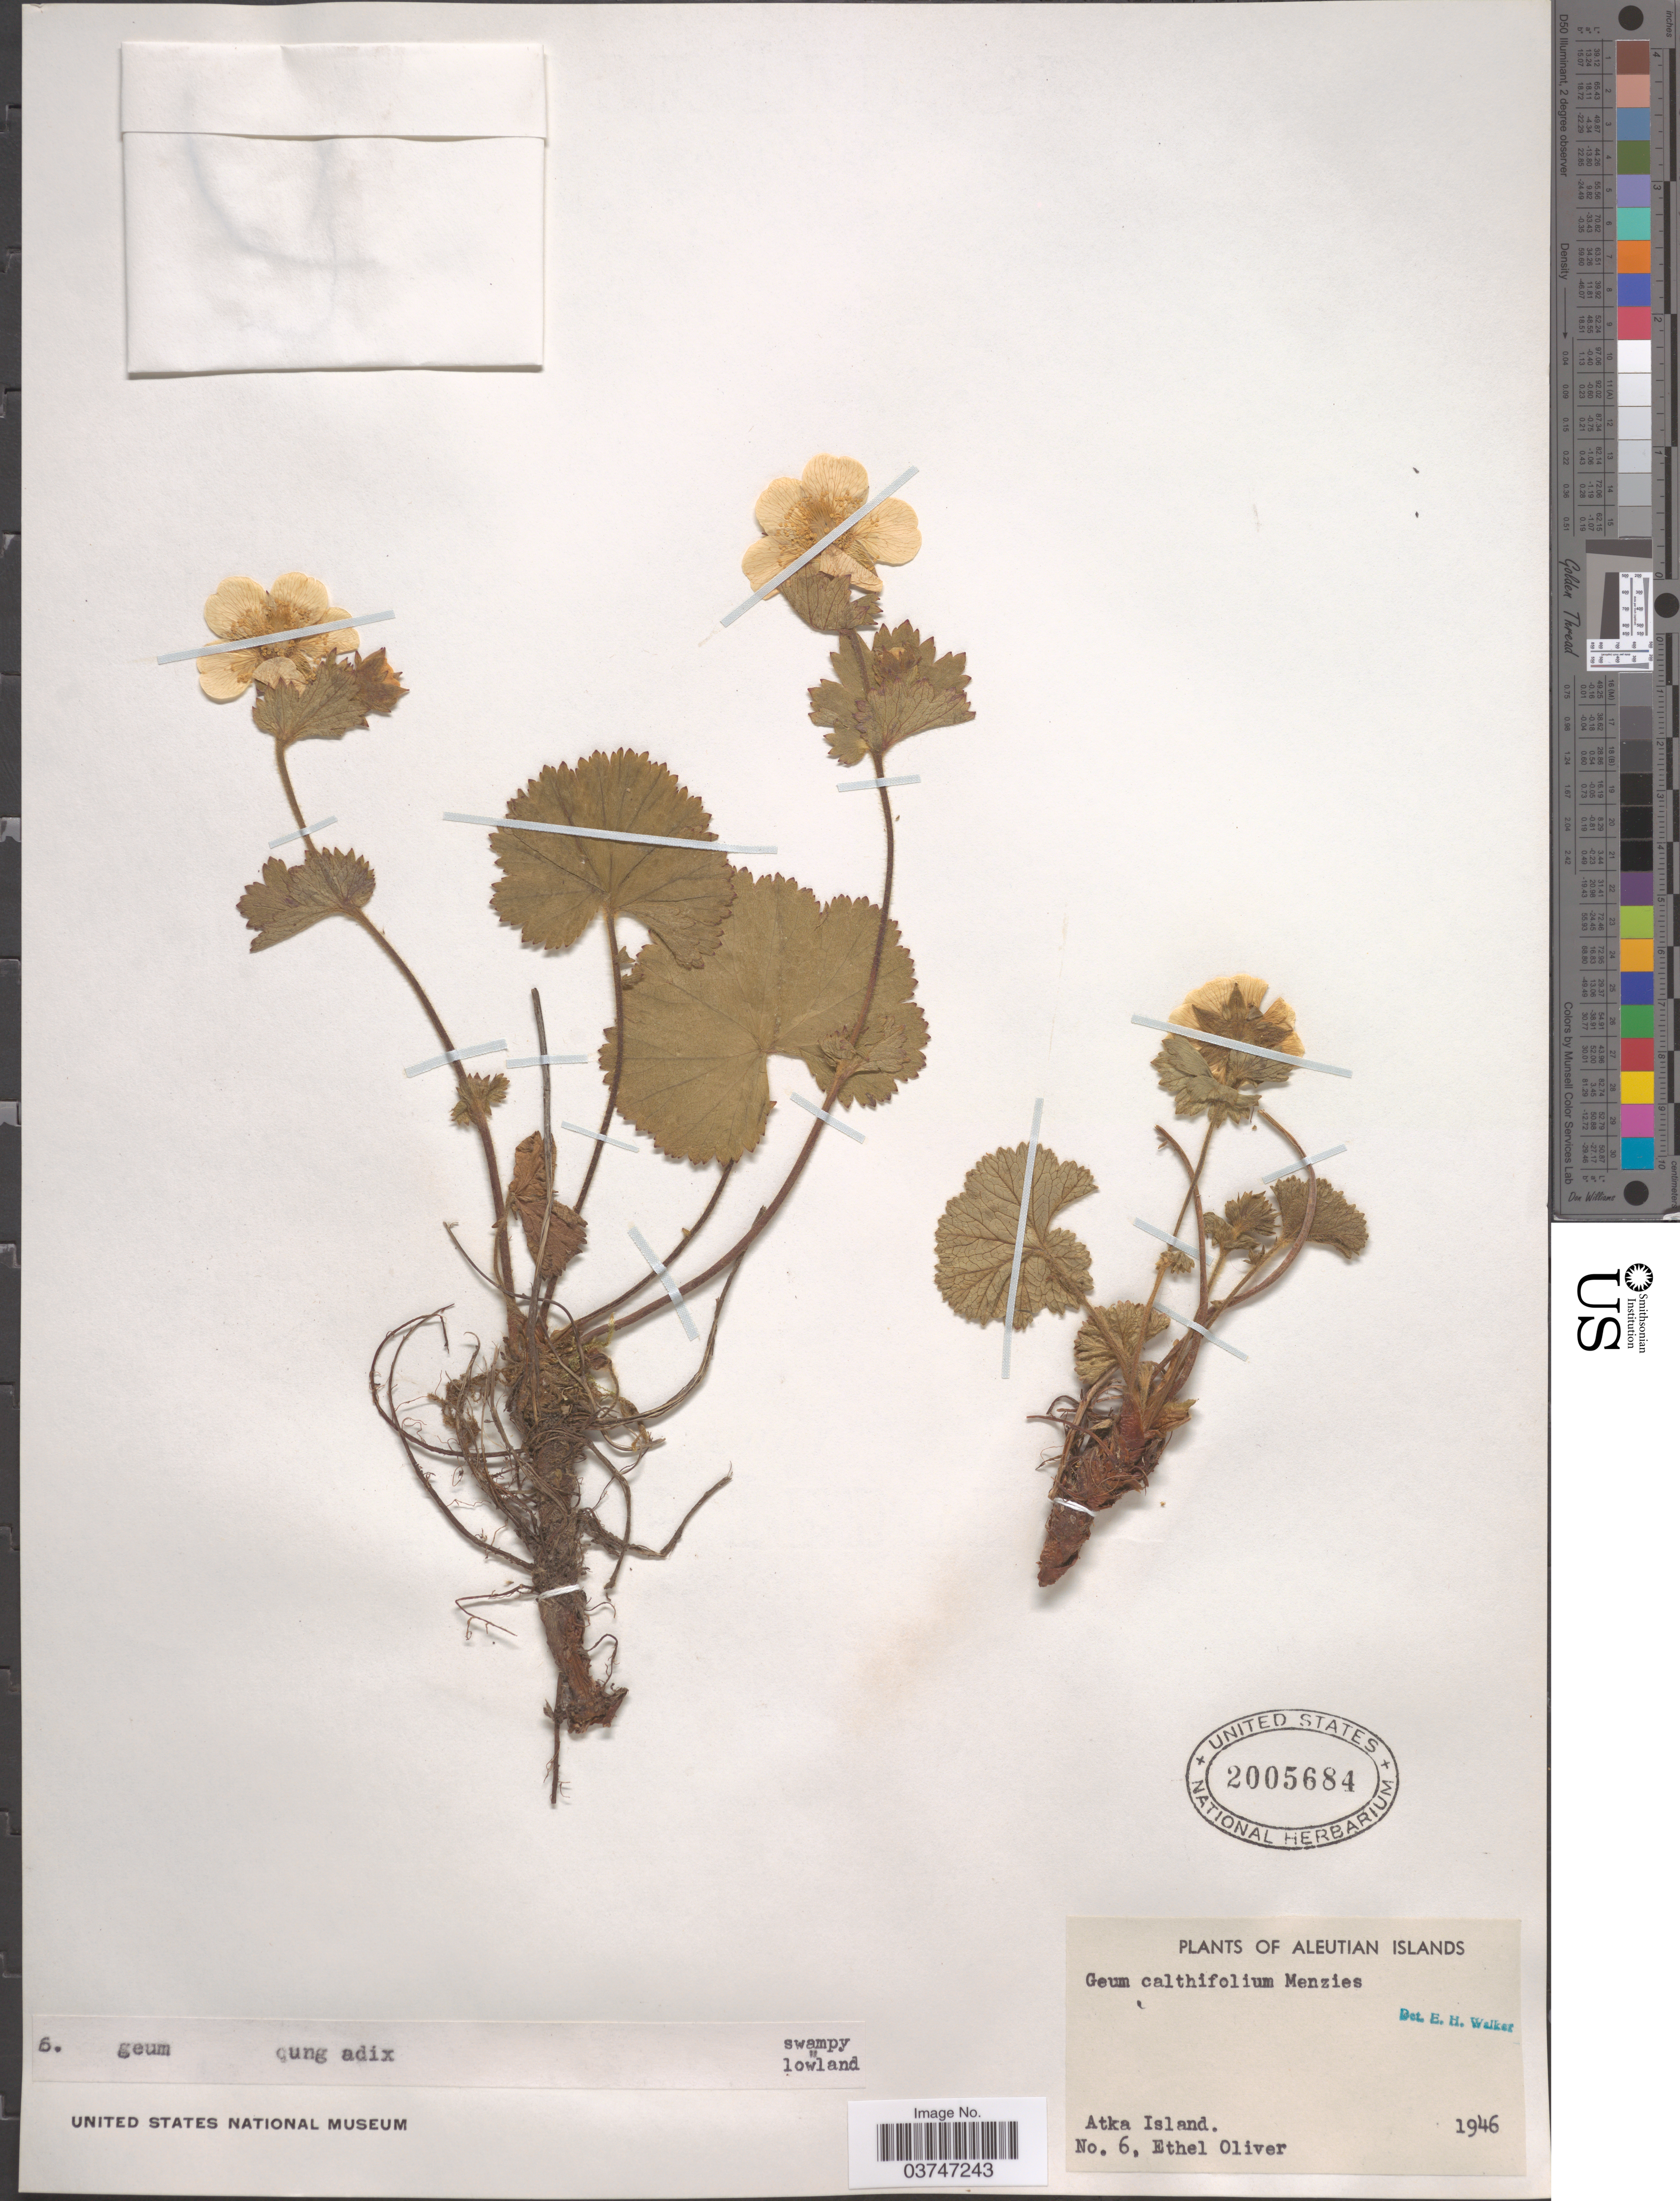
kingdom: Plantae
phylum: Tracheophyta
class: Magnoliopsida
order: Rosales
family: Rosaceae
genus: Geum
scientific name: Geum calthifolium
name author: Menzies ex Sm.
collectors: E. Oliver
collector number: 6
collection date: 1946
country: United States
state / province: Alaska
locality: Aleutian Islands. Atka Island.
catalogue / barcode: US 2005684